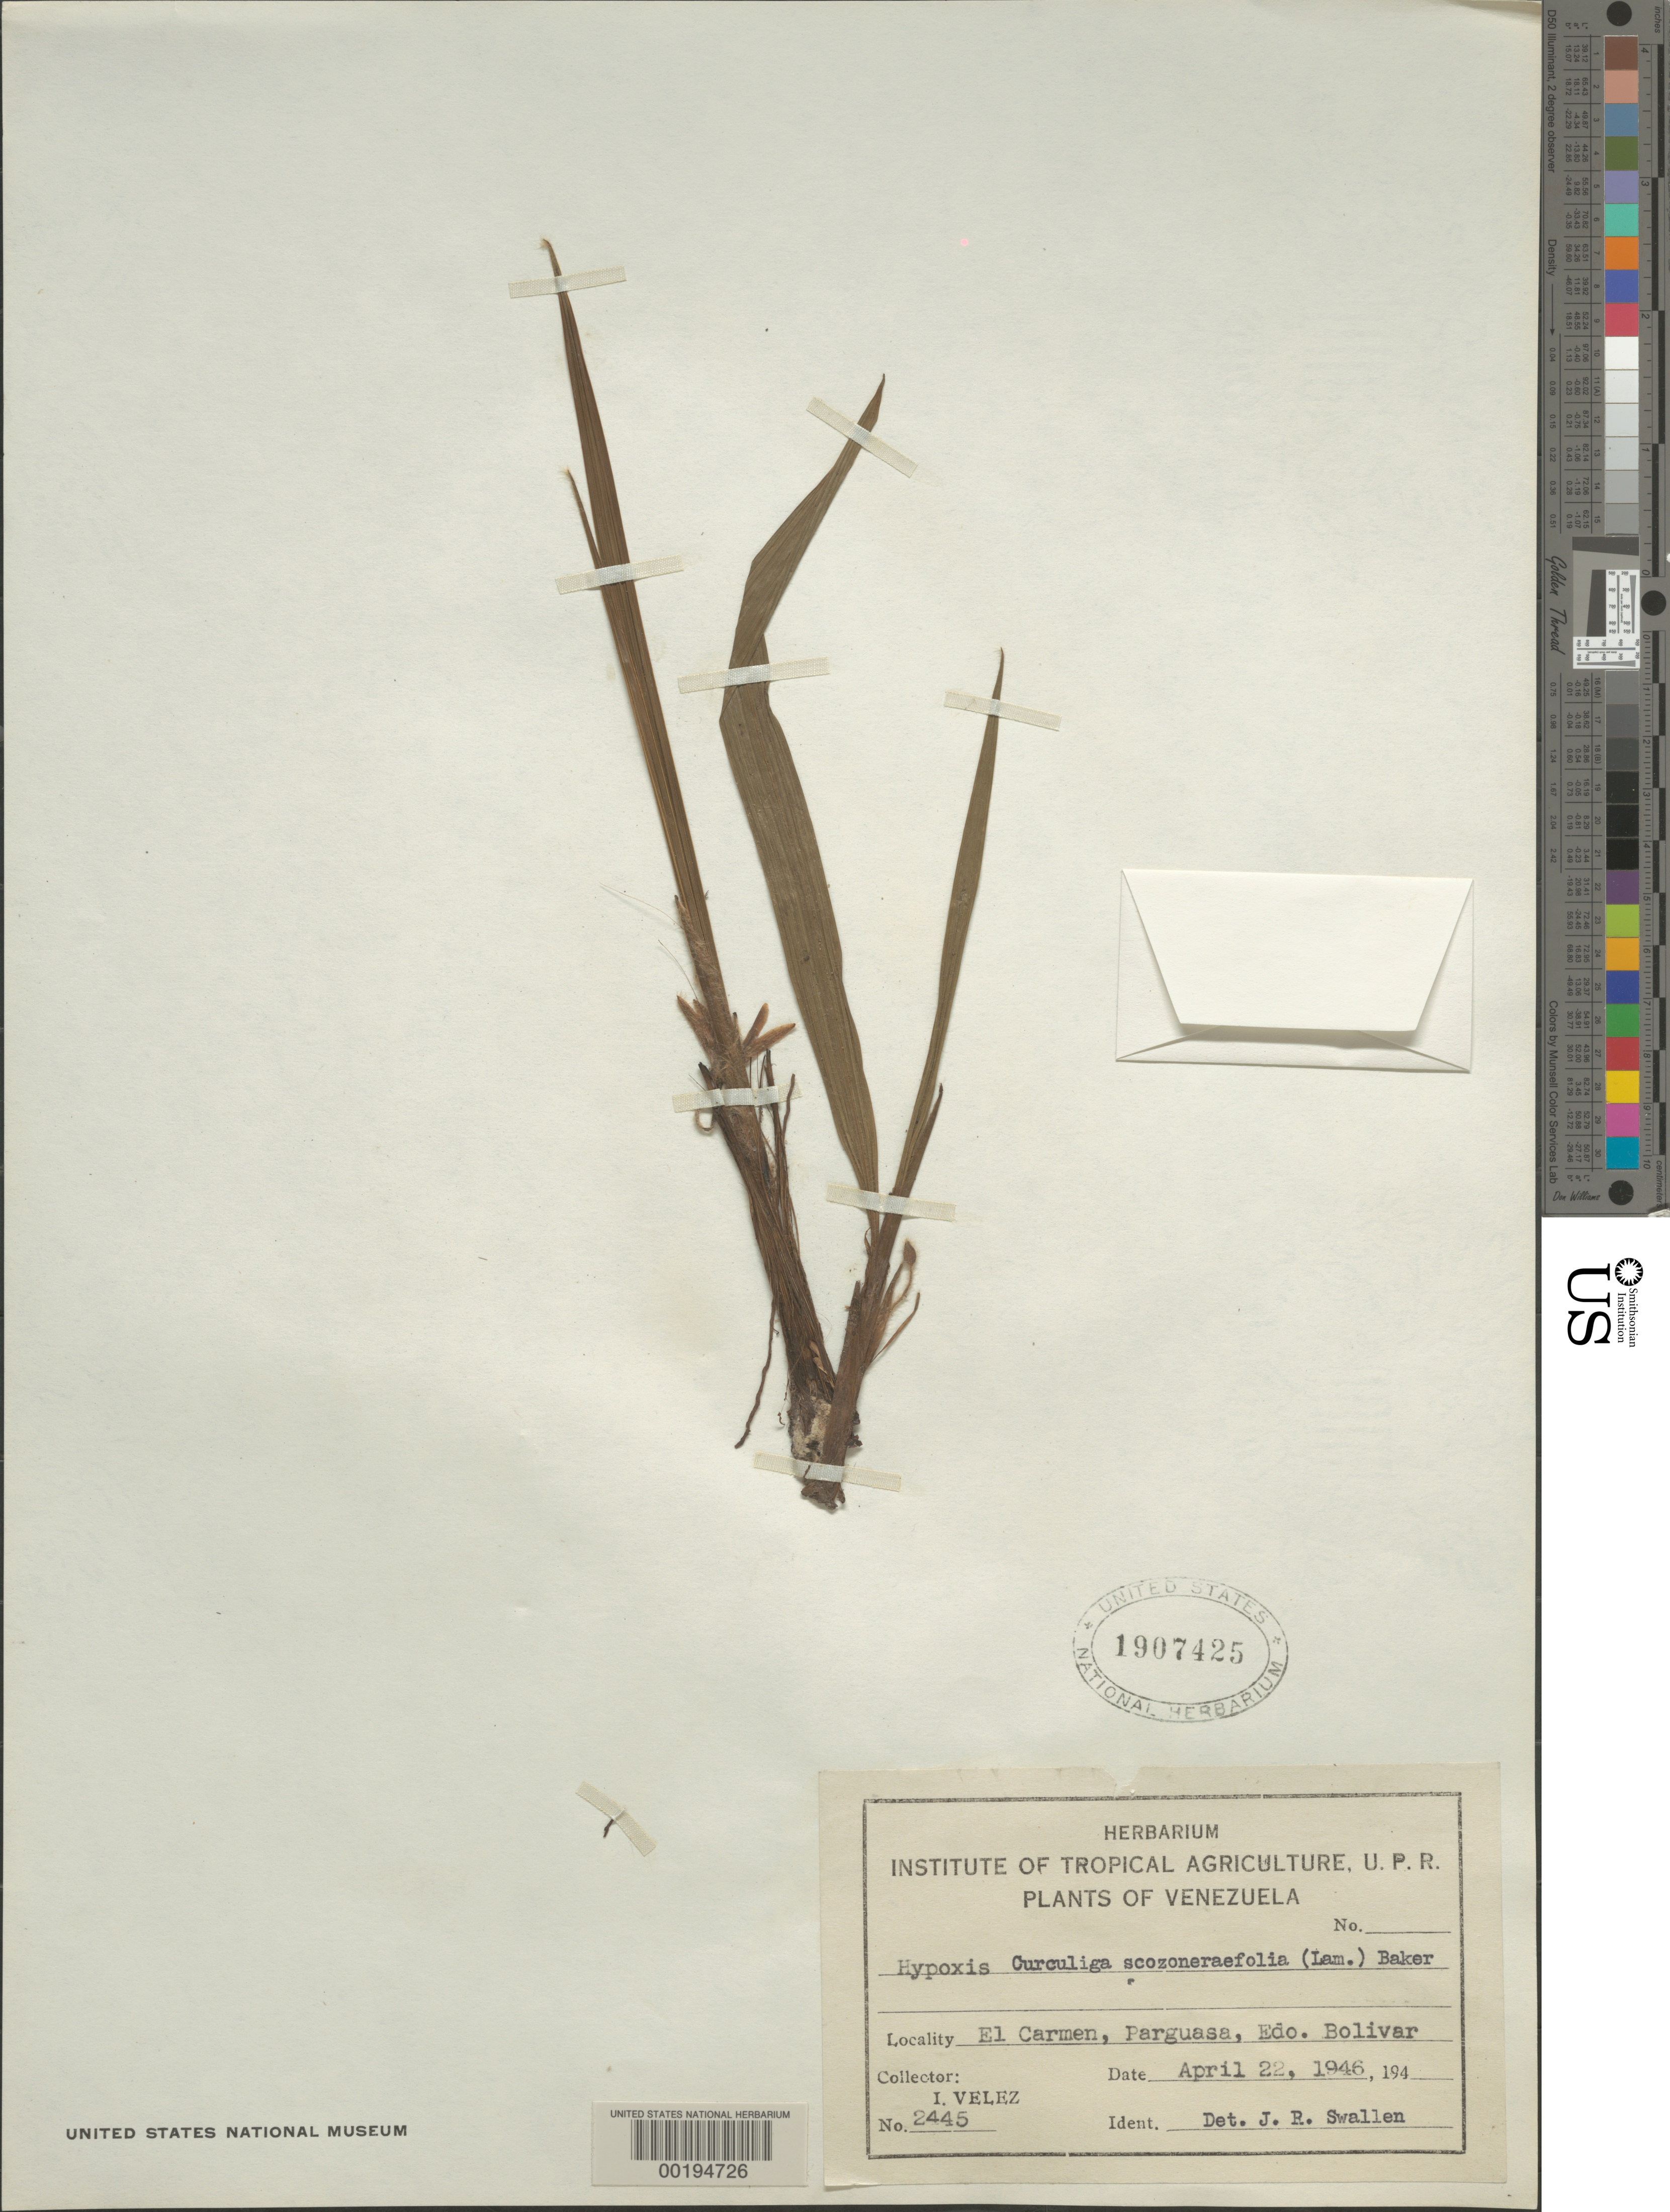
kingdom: Plantae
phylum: Tracheophyta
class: Liliopsida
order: Asparagales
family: Hypoxidaceae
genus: Curculigo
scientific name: Curculigo scorzonerifolia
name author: (Lam.) Baker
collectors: I. Velez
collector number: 2445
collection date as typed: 22 Apr 1946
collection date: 1946-04-22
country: Venezuela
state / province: Bolivar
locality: El carmen, parguasa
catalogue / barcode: US 1907425